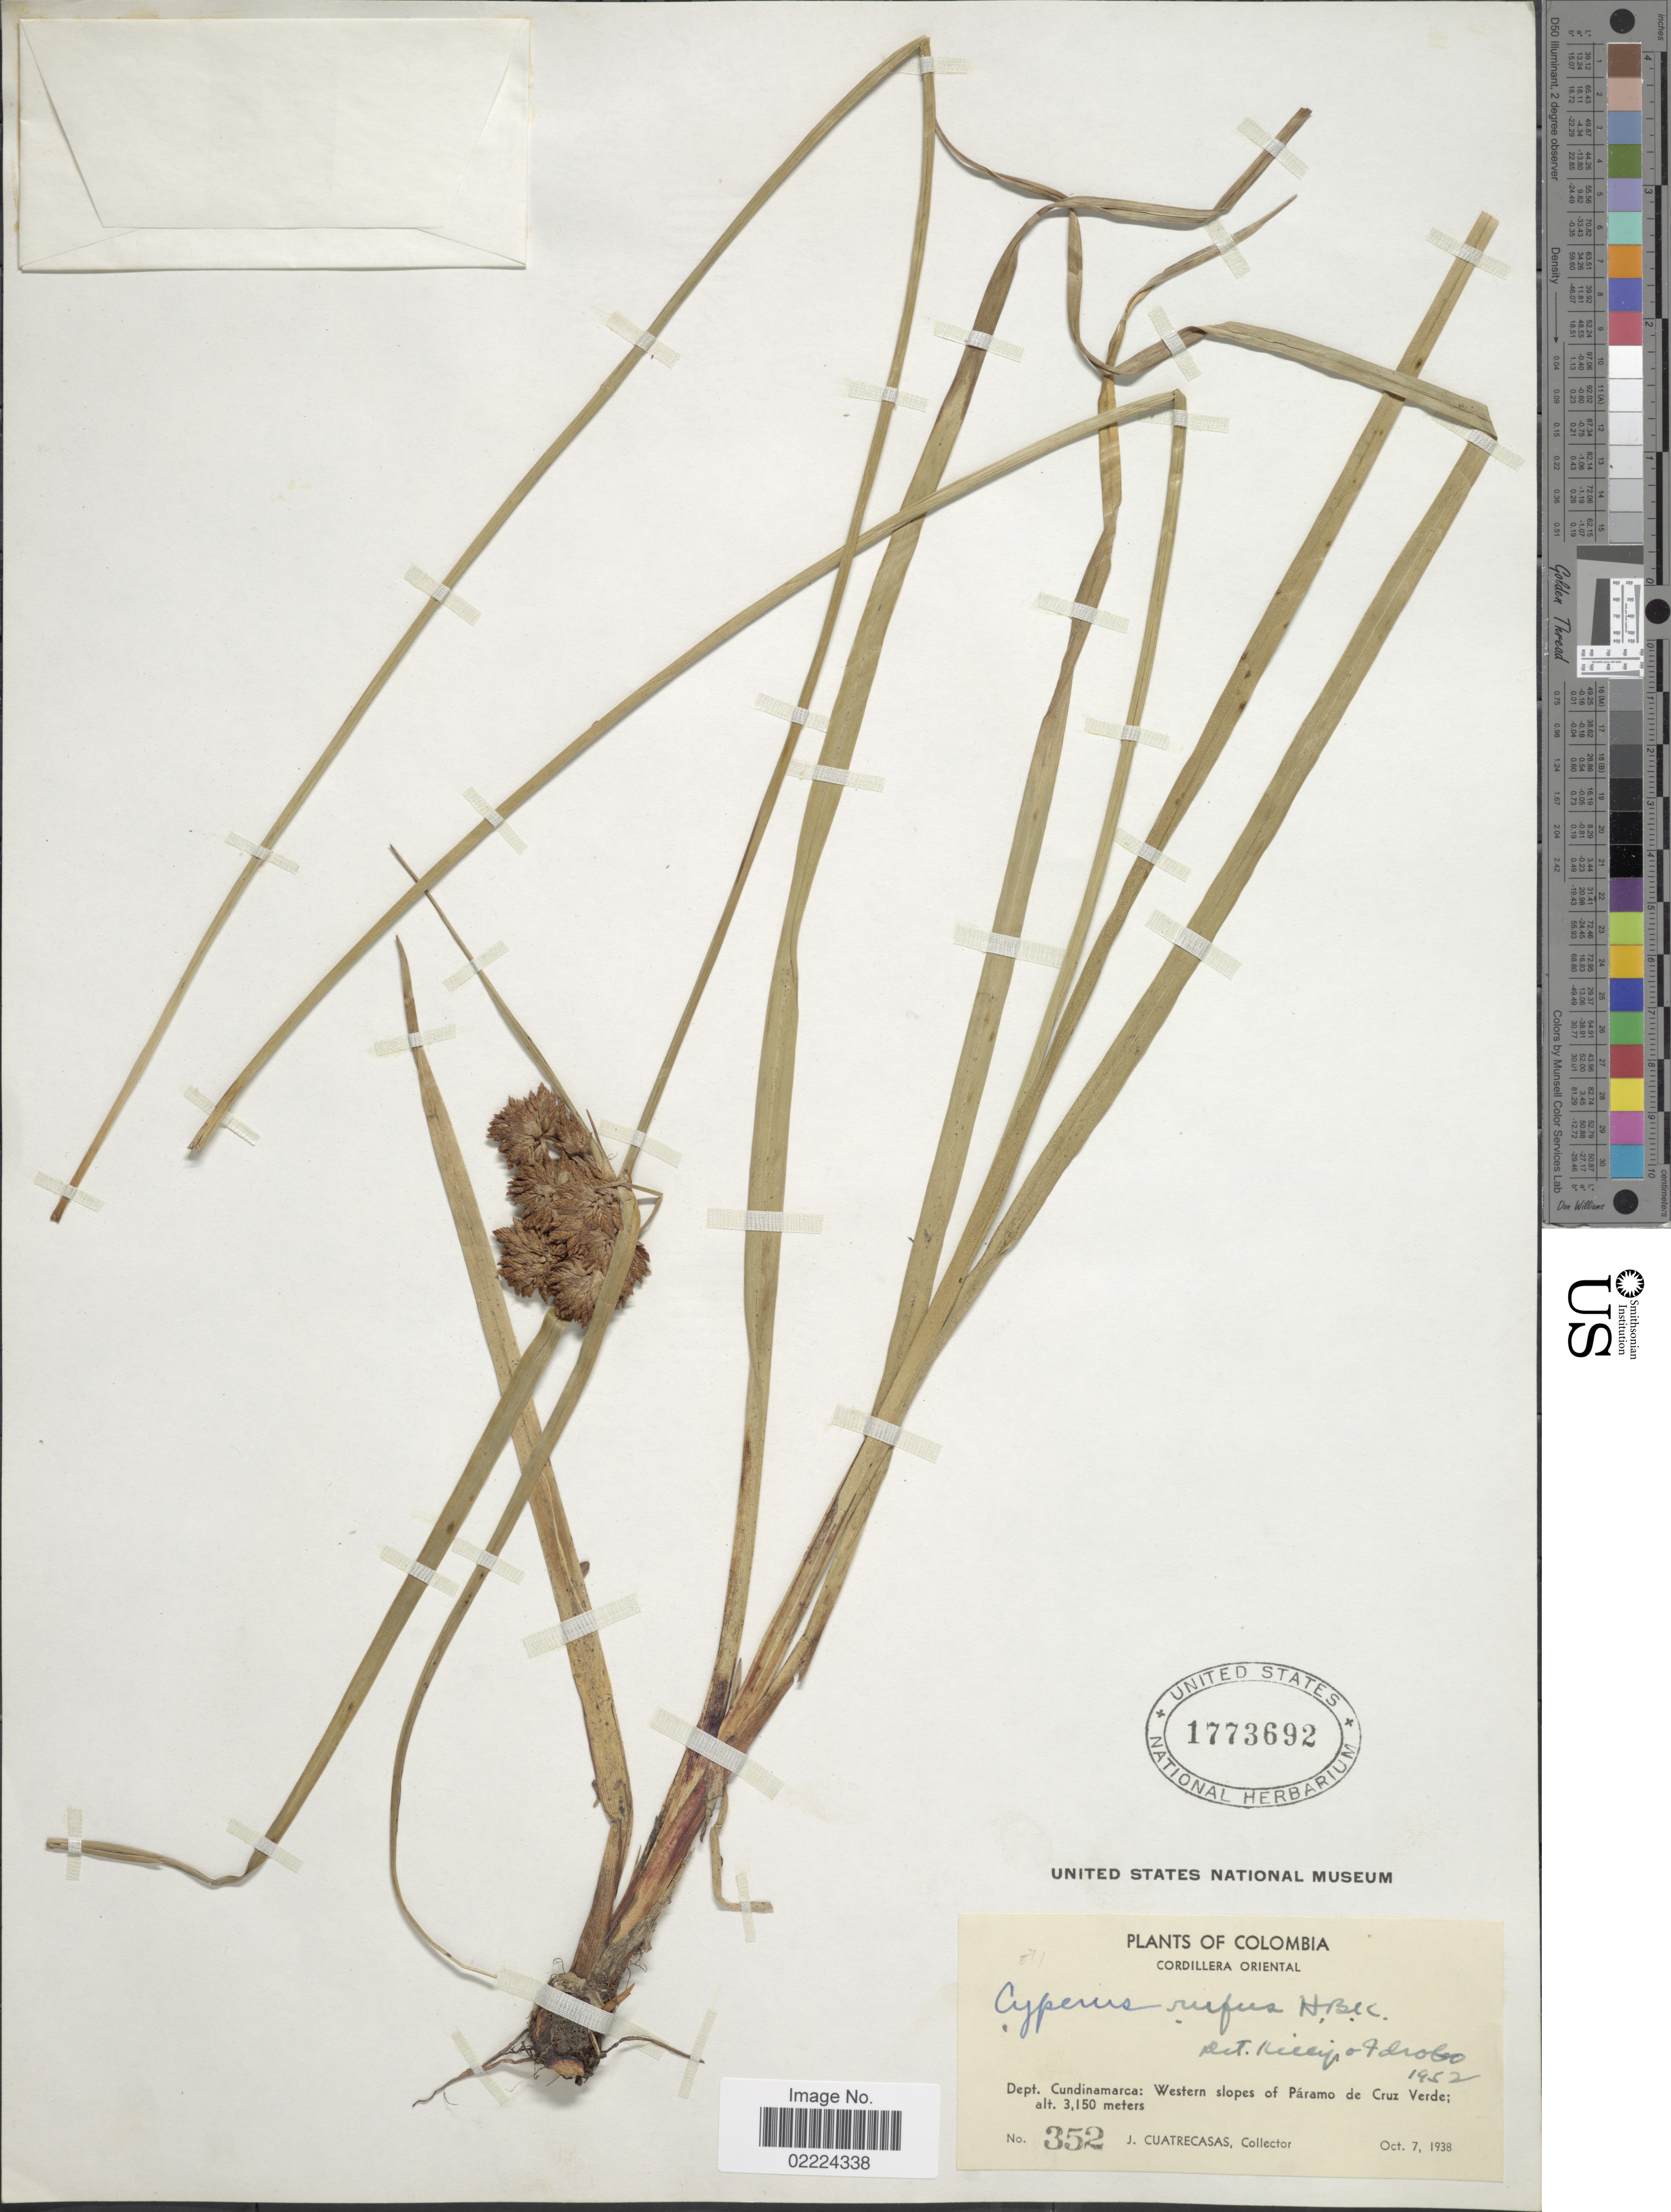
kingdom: Plantae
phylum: Tracheophyta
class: Liliopsida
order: Poales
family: Cyperaceae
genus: Cyperus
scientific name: Cyperus columbiensis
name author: Palla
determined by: Strong, Mark T., (BOT), Smithsonian Institution - National Museum of Natural History (UNITED STATES)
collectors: J. Cuatrecasas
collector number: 352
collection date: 1938-10-07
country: Colombia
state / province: Cundinamarca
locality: Cordillera Oriental, Western slopes of Paramo de Cruz Verde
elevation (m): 3150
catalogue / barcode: US 1773692